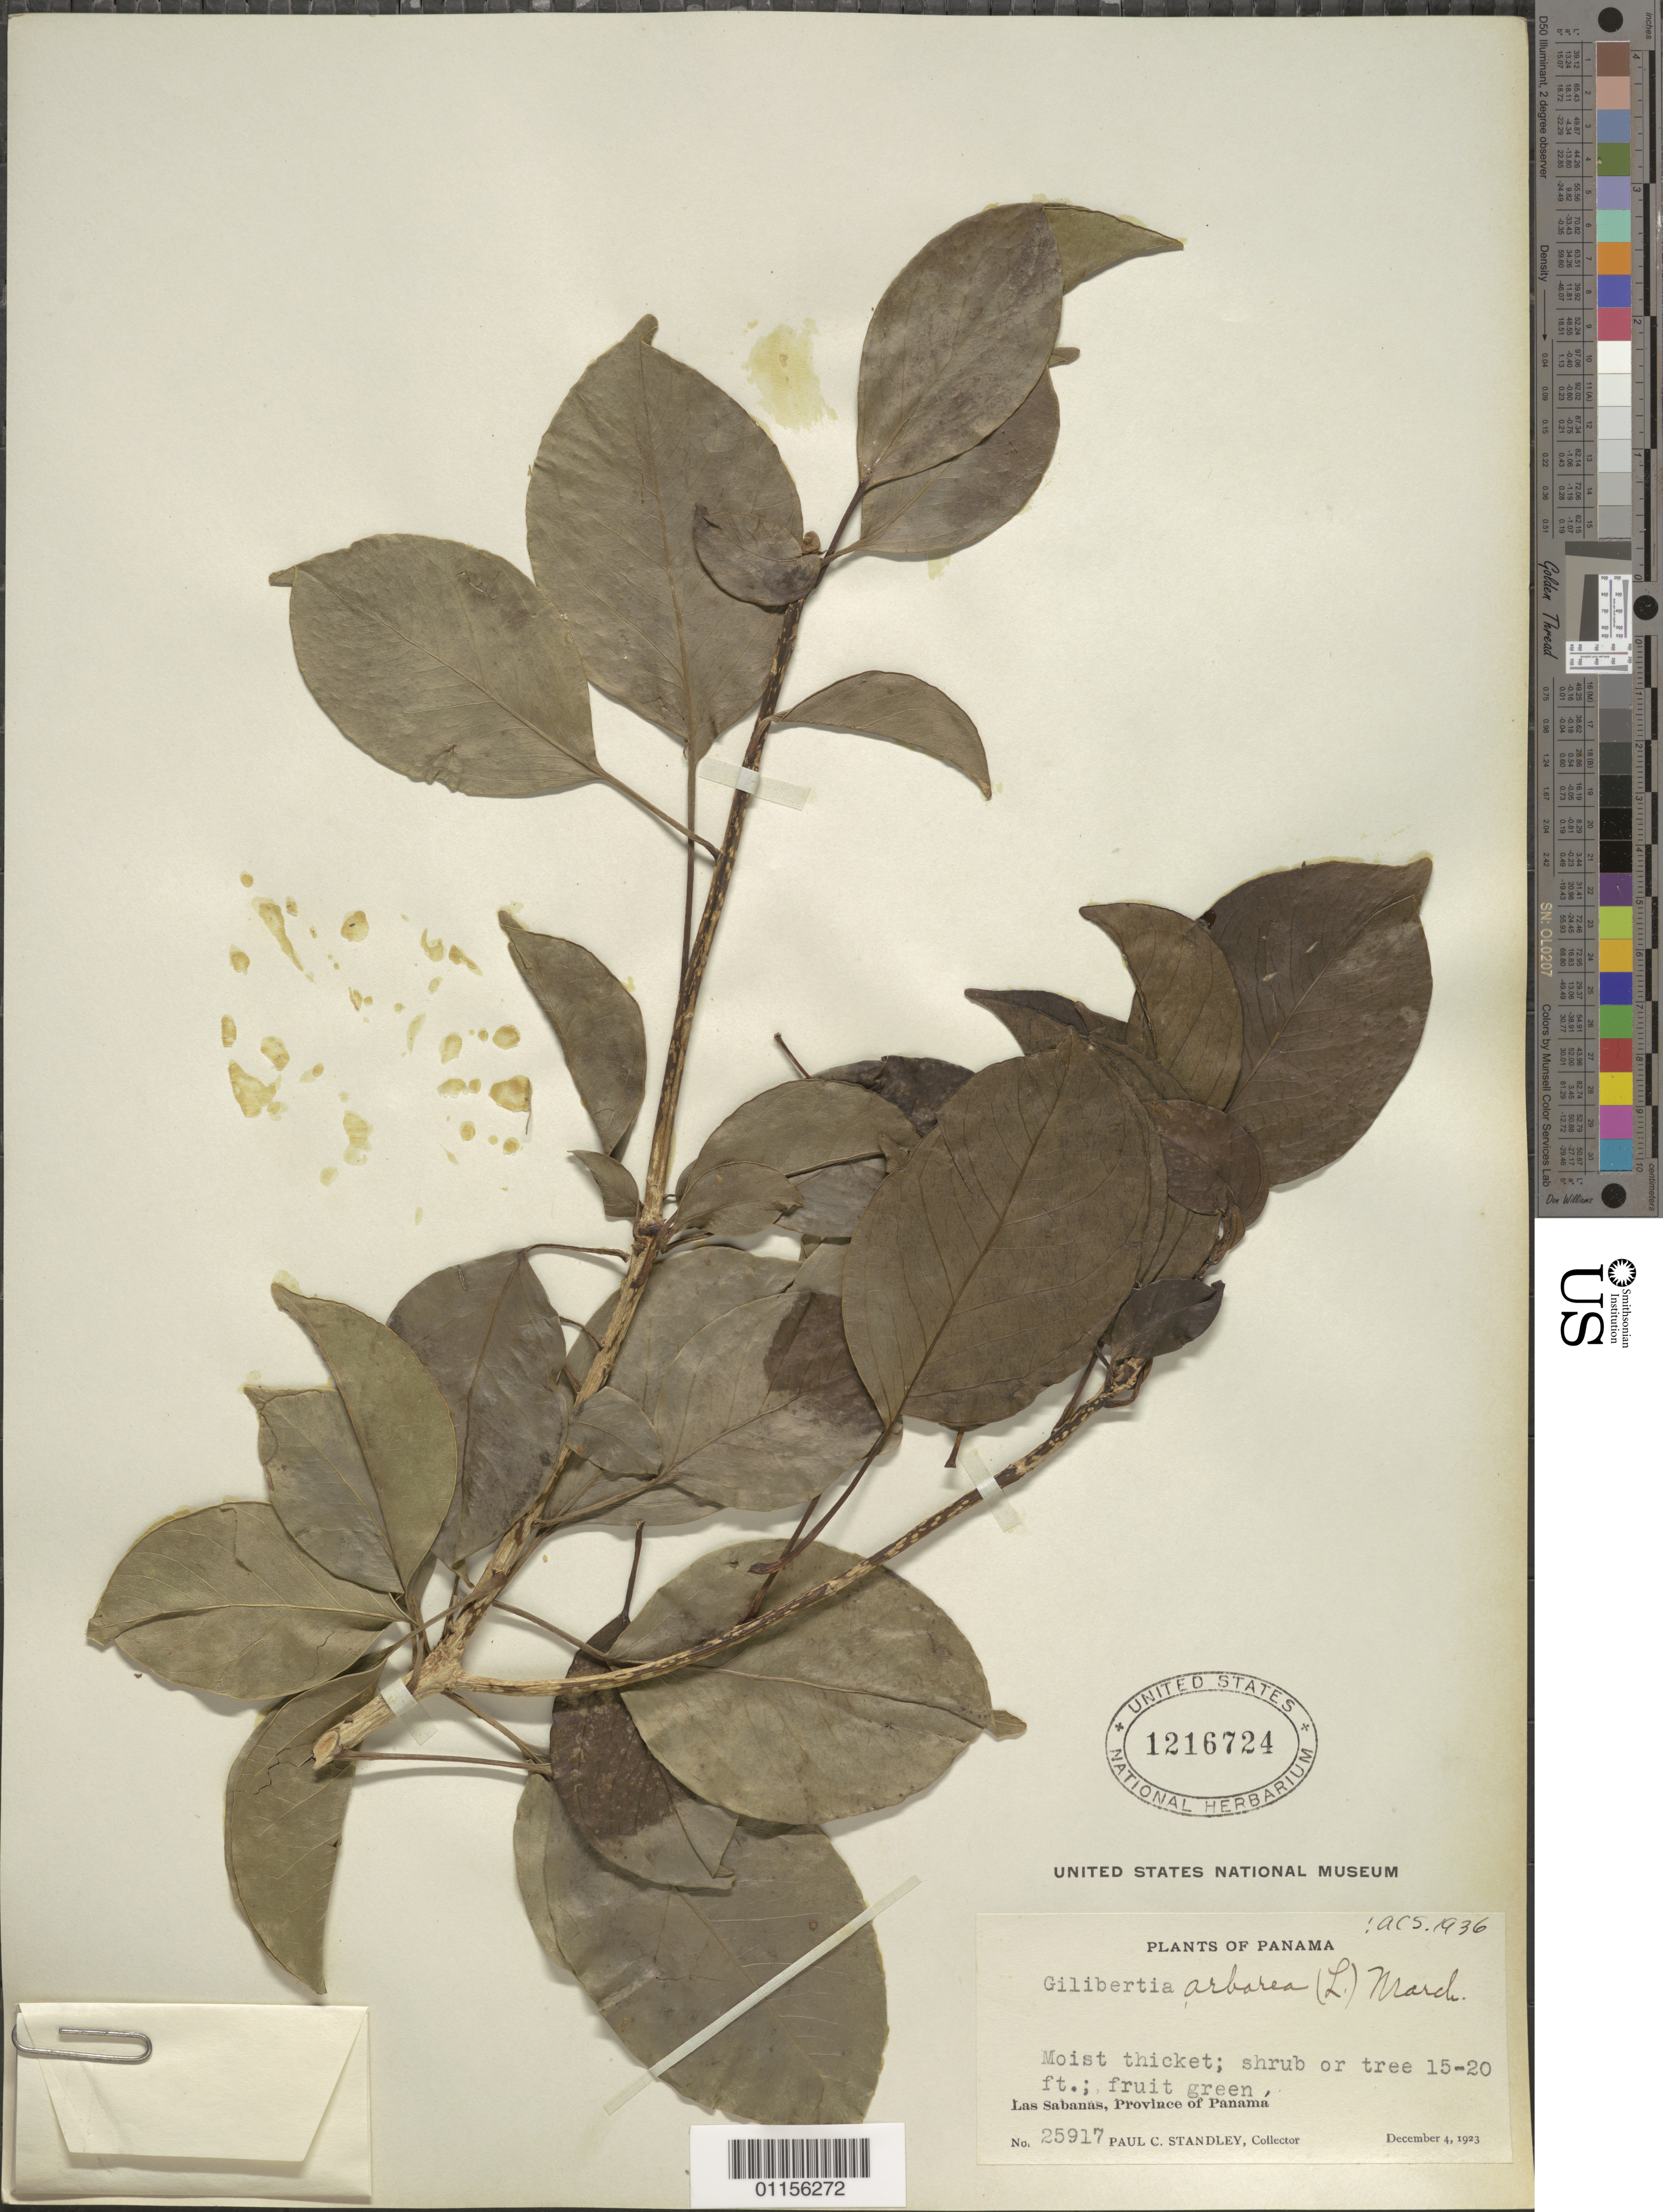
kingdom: Plantae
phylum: Tracheophyta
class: Magnoliopsida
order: Apiales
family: Araliaceae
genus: Dendropanax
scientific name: Dendropanax arboreus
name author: (L.) Decne. & Planch.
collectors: P. C. Standley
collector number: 25917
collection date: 1923-12-04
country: Panama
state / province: Panamá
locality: Las Sabanas.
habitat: Moist thicket, shrub or tree.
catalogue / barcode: US 1216724